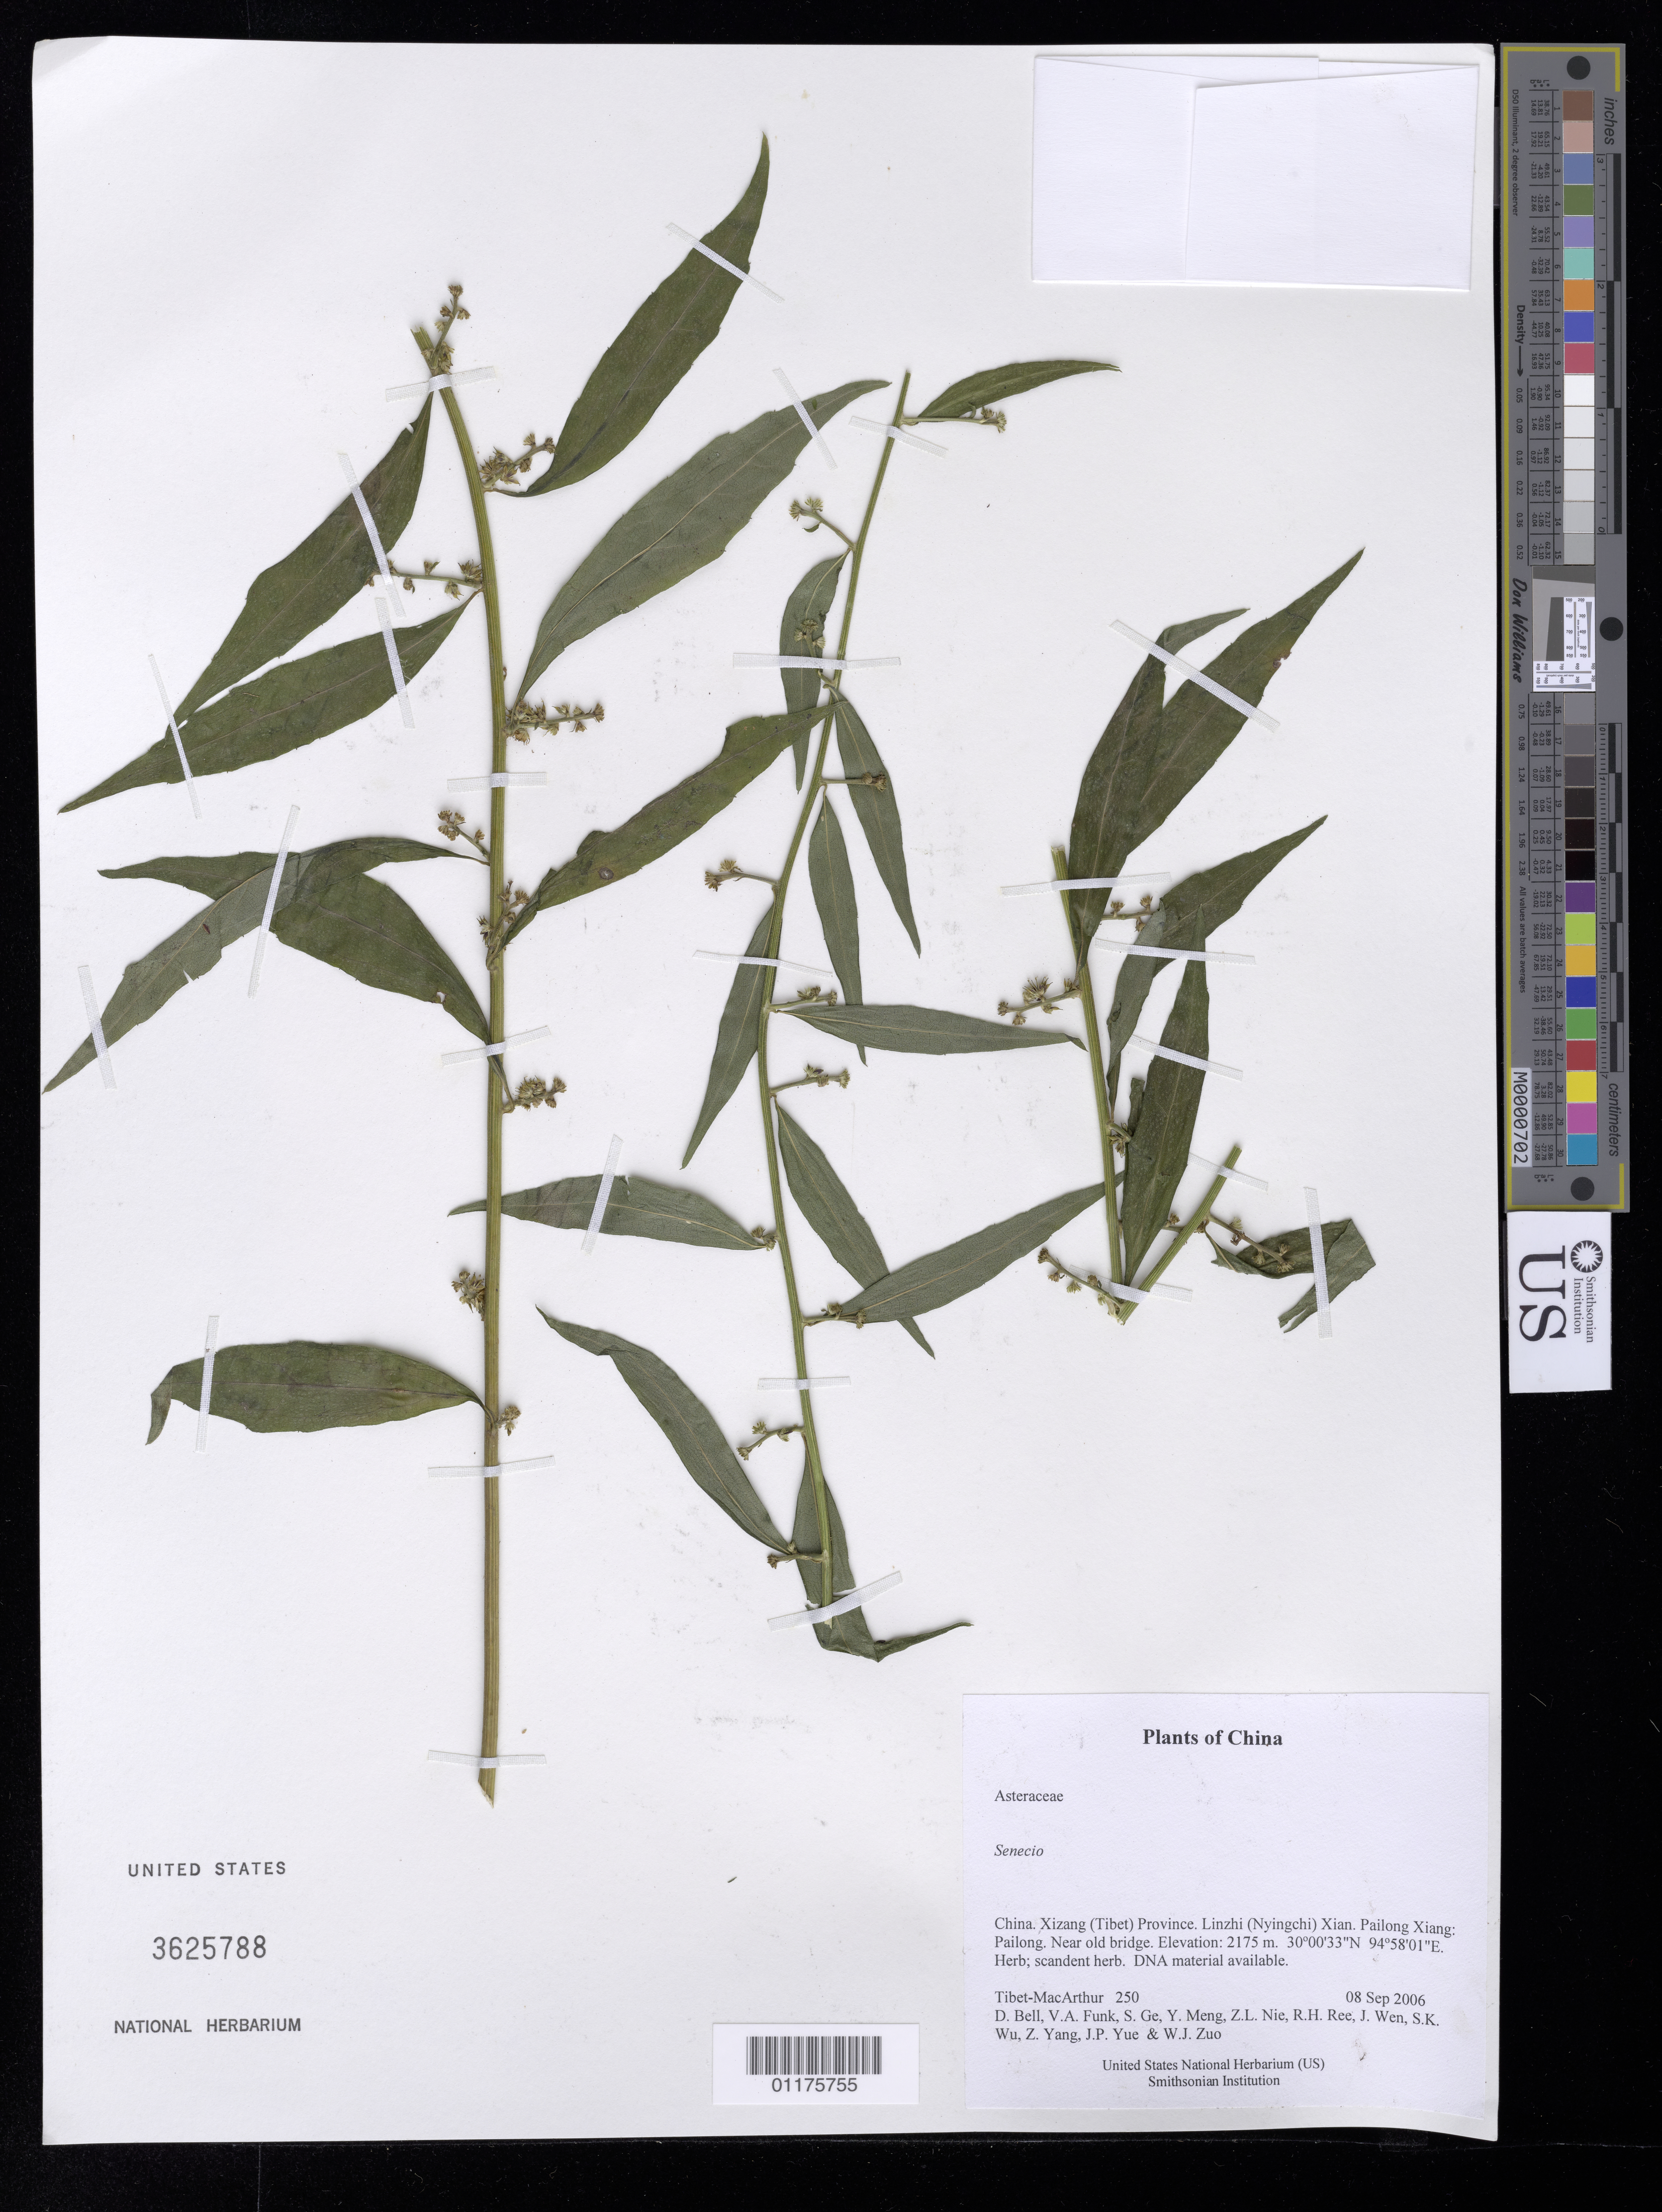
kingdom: Plantae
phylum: Tracheophyta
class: Magnoliopsida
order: Asterales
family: Asteraceae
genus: Senecio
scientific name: Senecio sp.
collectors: Tibet-MacArthur, D. A. Bell, V. Funk, S. Ge, Y. Meng, Z. Nie, R. Ree, J. Wen, S. K. Wu, Z. Yang, J. Yue & W. Zuo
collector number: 250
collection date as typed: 08 Sep 2006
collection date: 2006-09-08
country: China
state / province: Xizang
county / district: Linzhi (Nyingchi) Xian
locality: Pailong Xiang: Pailong. Near old bridge.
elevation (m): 2175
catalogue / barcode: US 3625788